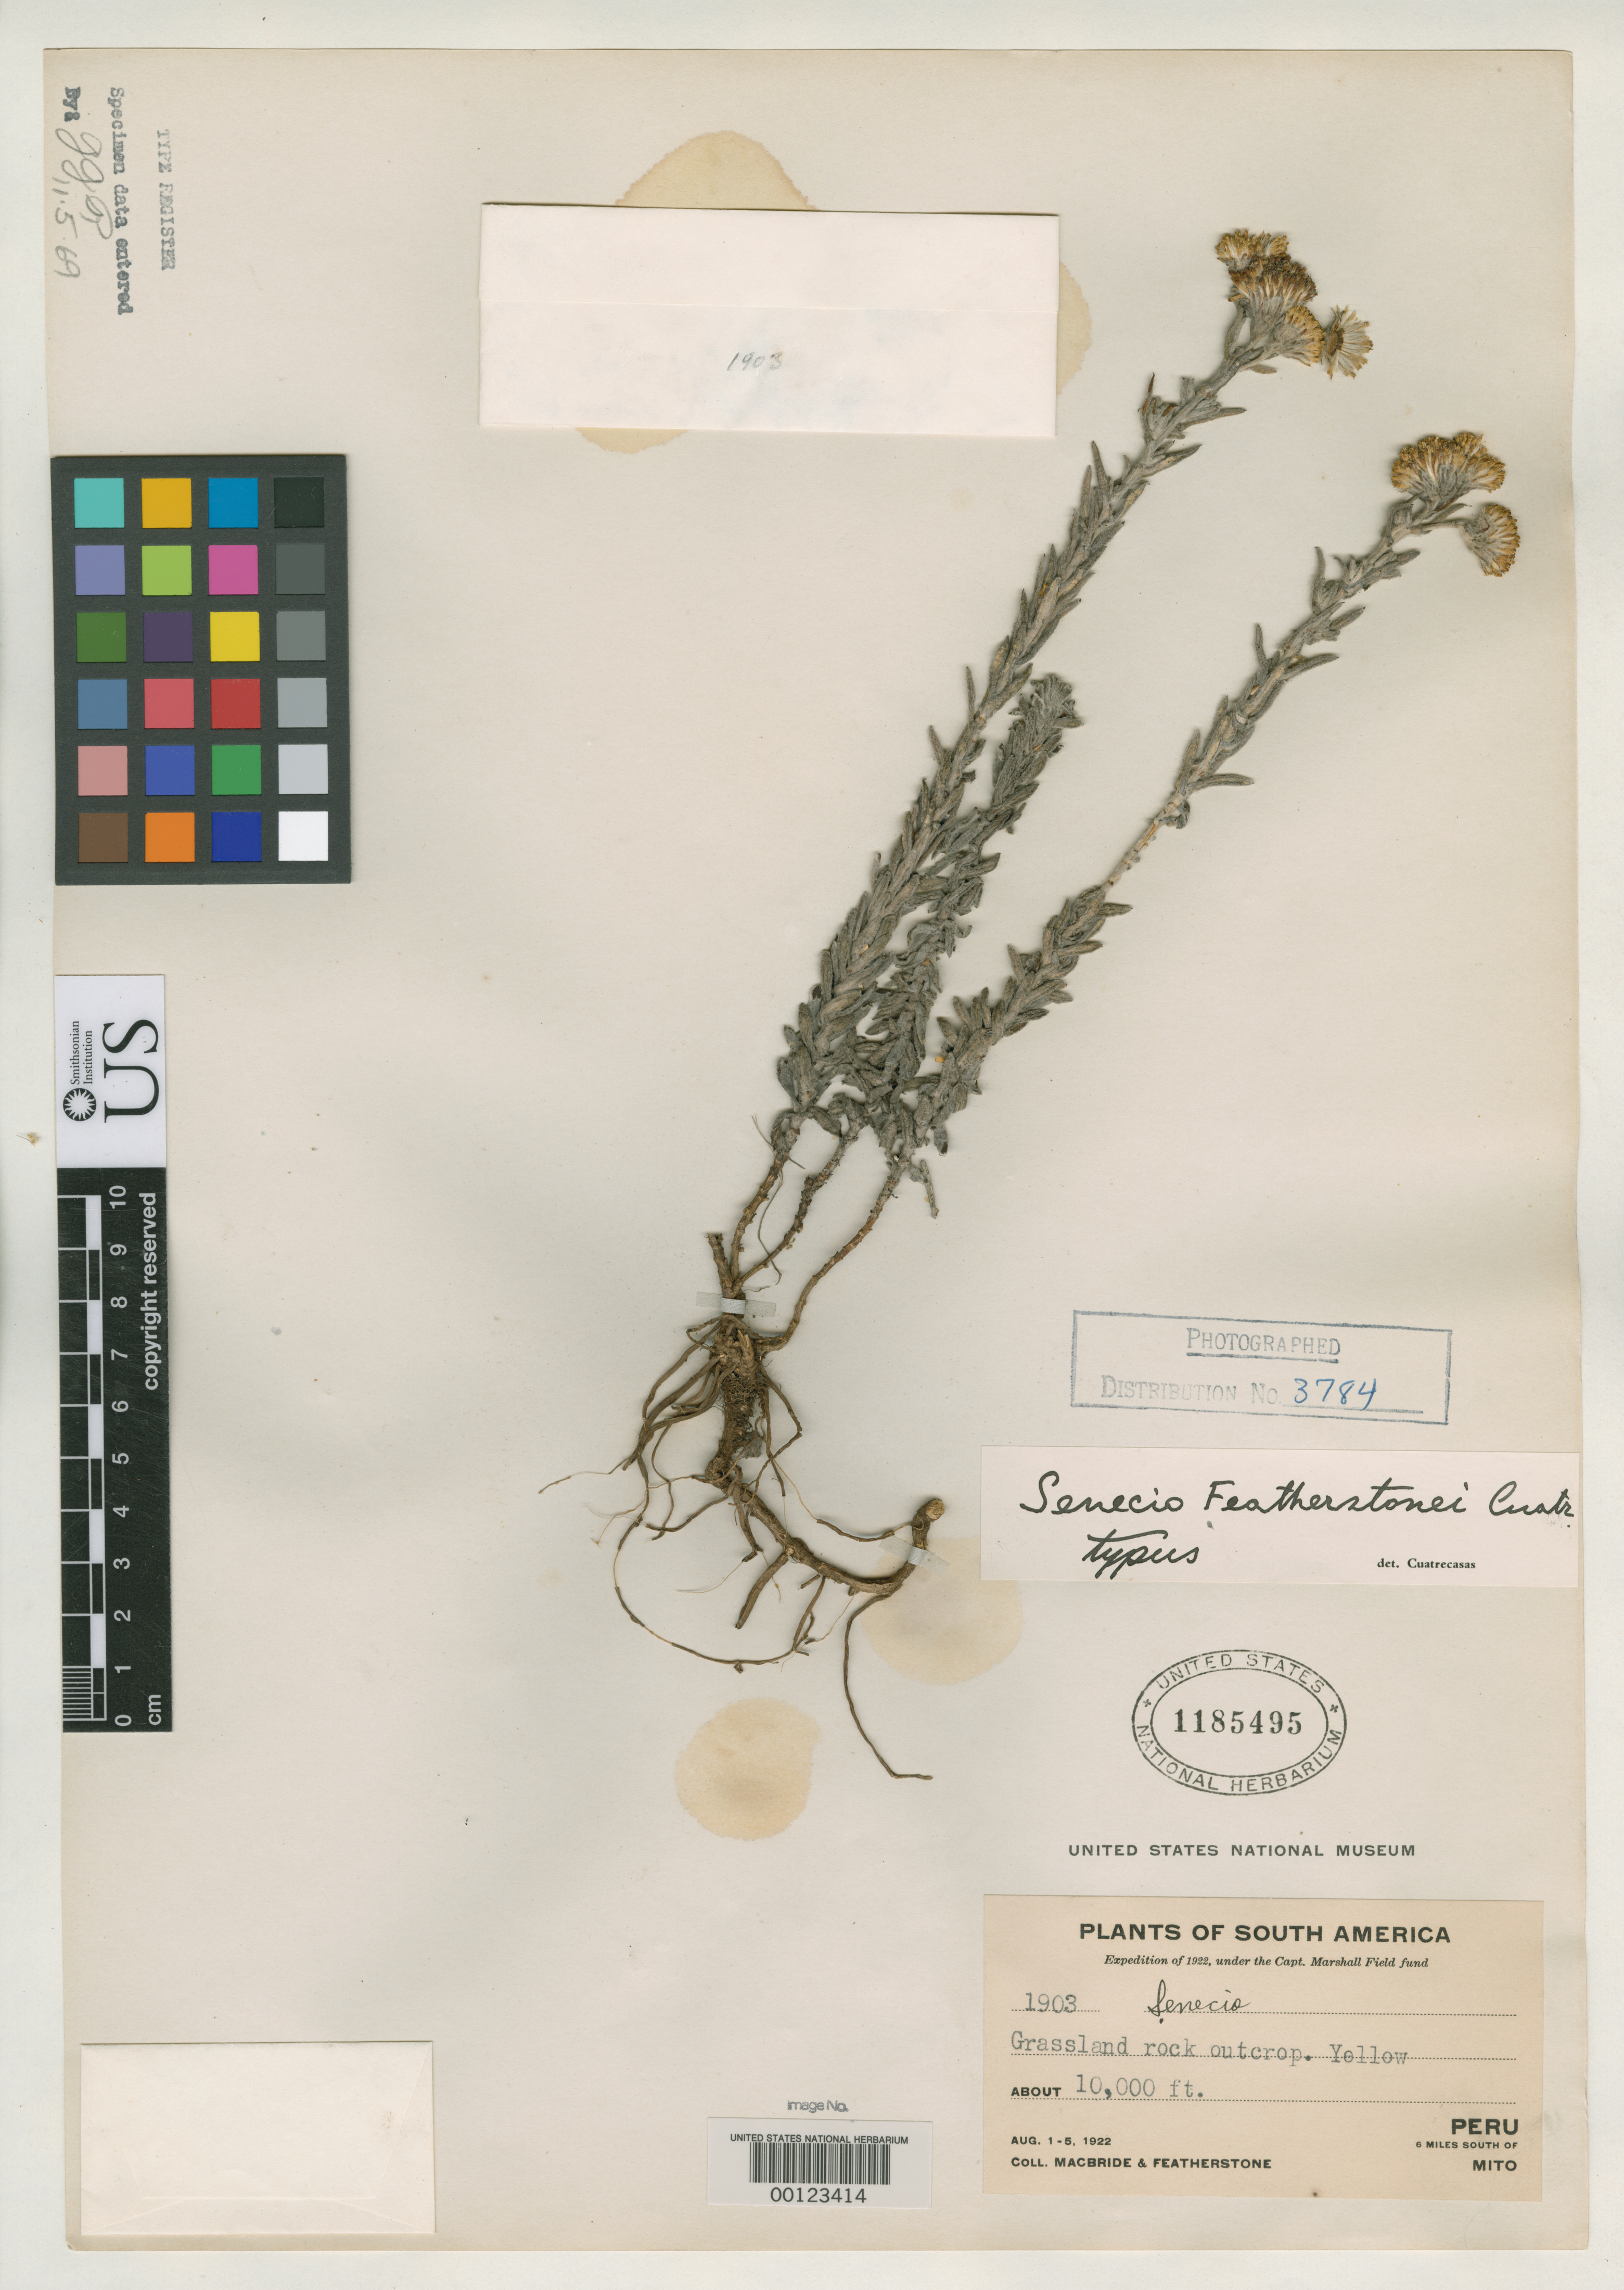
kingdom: Plantae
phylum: Tracheophyta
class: Magnoliopsida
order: Asterales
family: Asteraceae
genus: Senecio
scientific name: Senecio featherstonei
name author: Cuatrec.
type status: Holotype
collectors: J. F. Macbride & W. Featherstone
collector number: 1903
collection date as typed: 01 Aug 1922 to 05 Aug 1922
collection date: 1922-08-01/1922-08-05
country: Peru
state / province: Huánuco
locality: Mito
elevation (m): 3048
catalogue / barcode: US 1185495